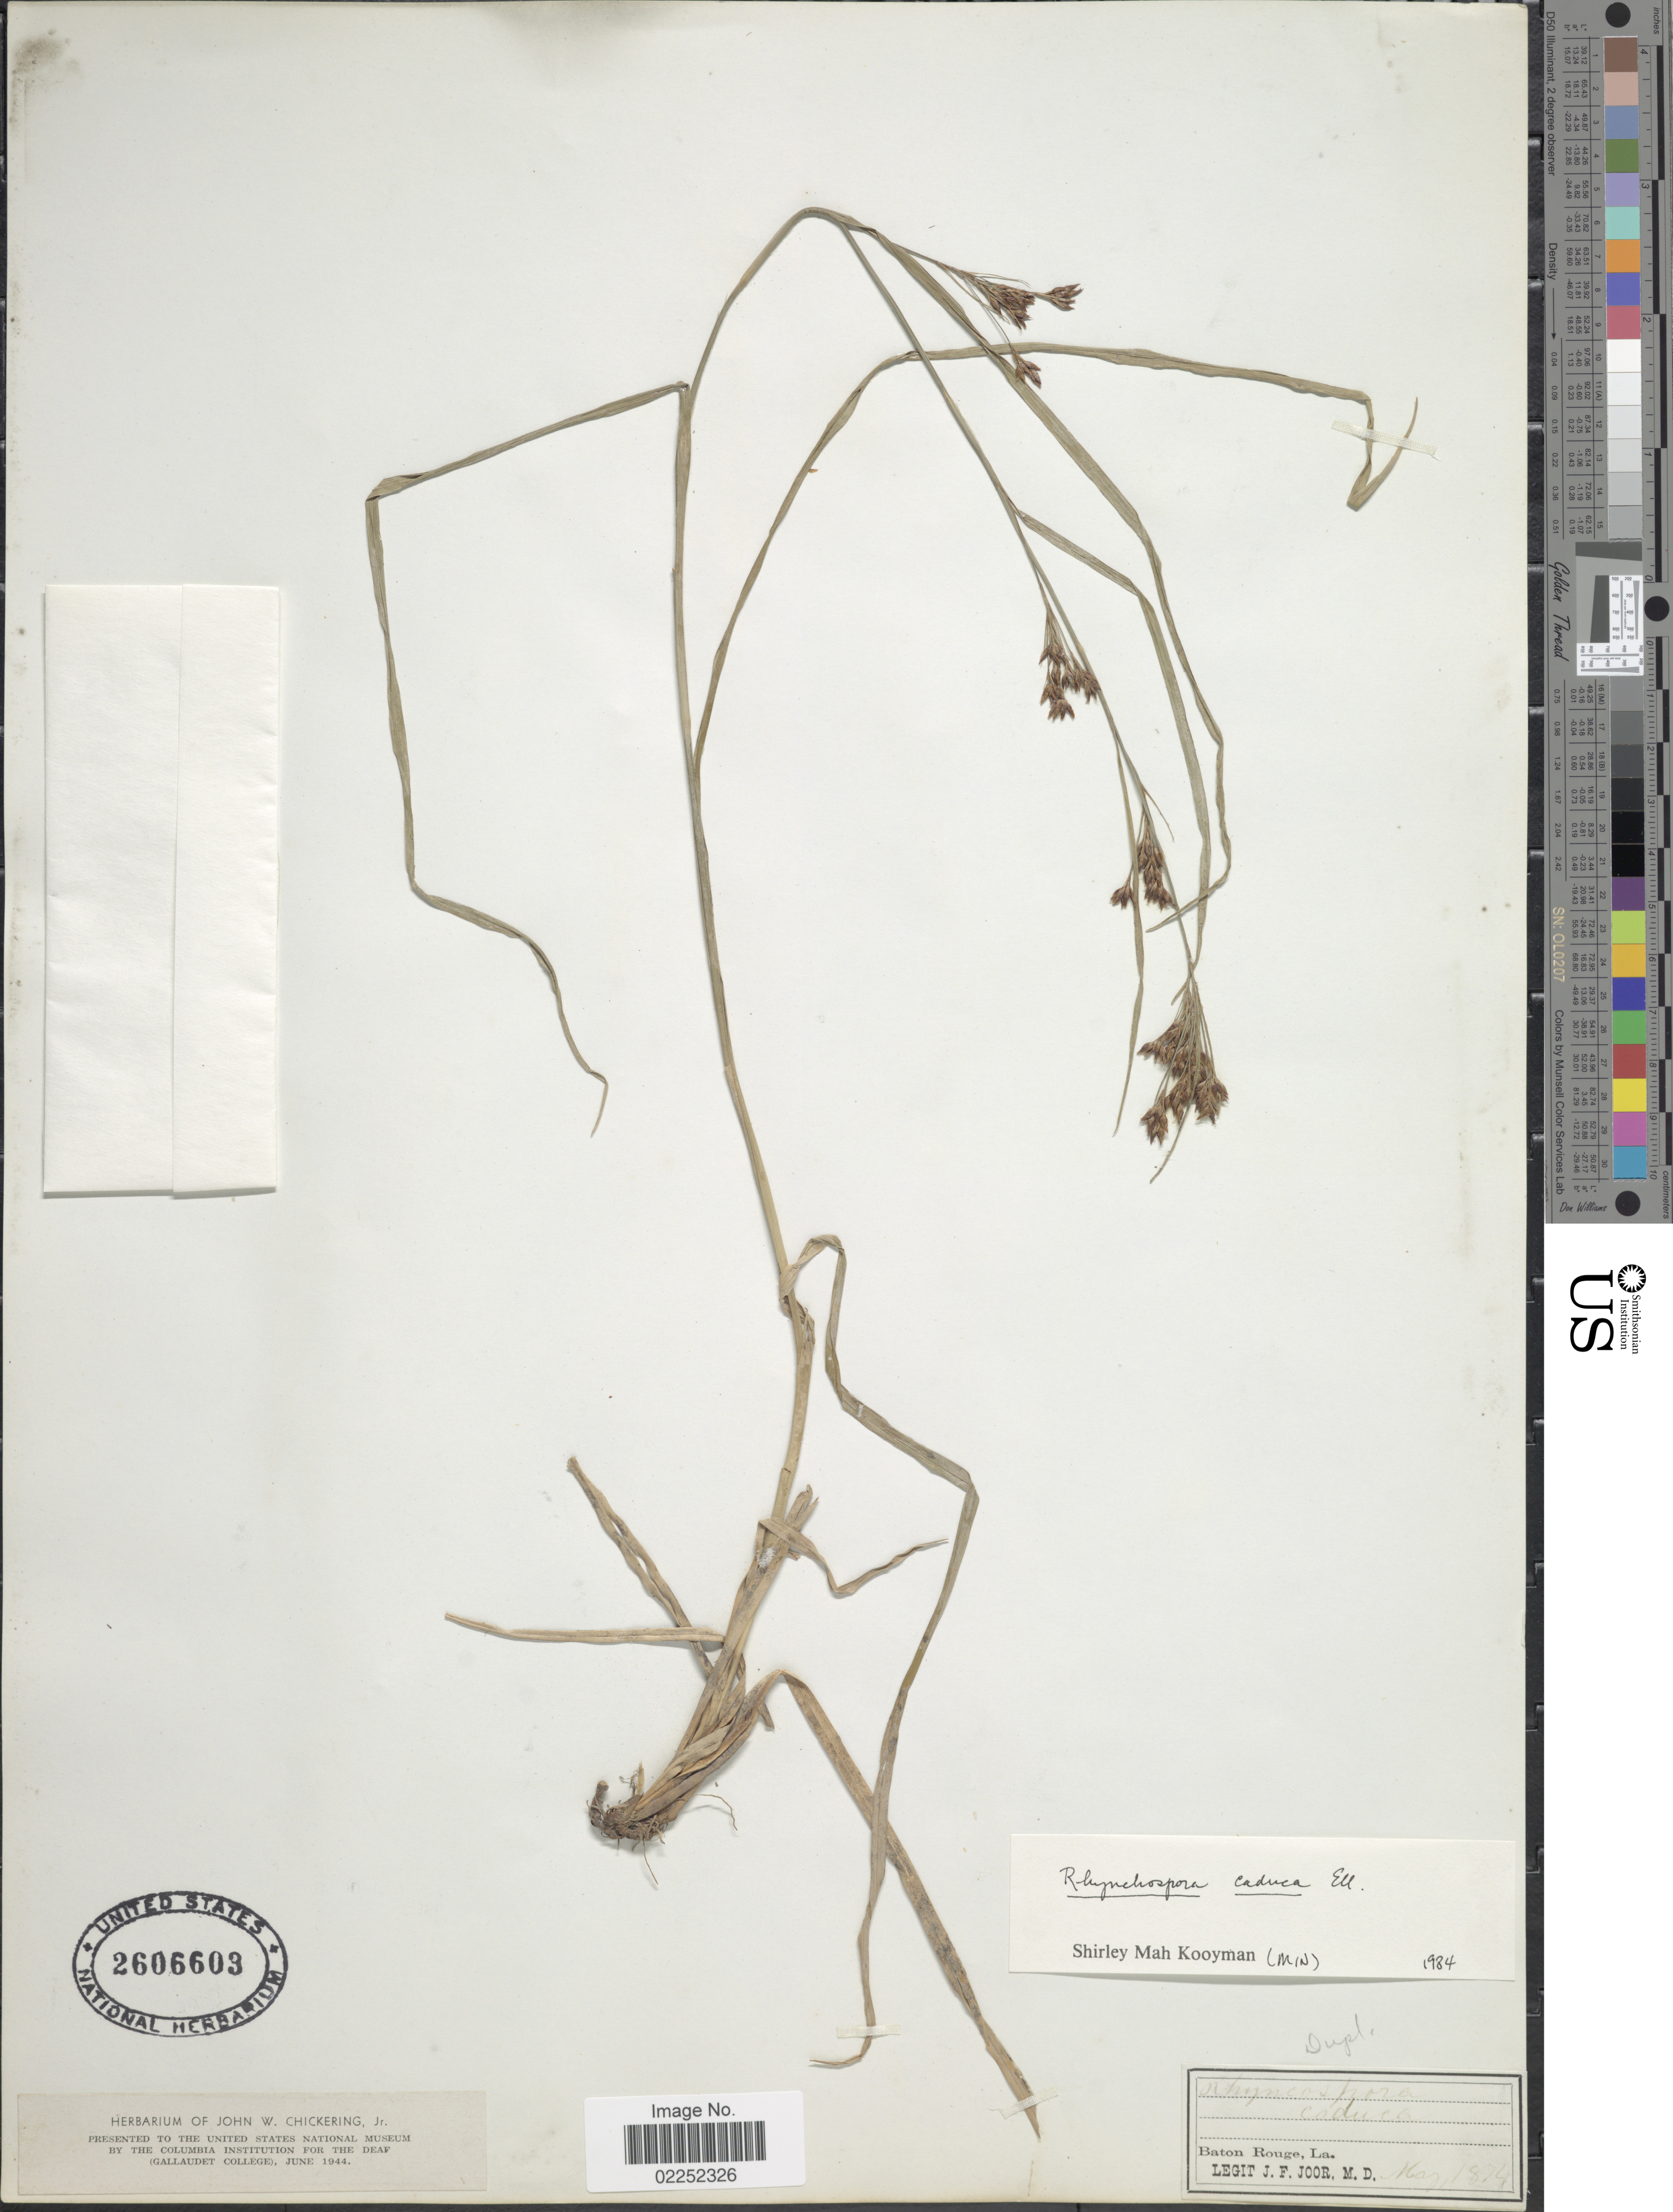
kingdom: Plantae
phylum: Tracheophyta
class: Liliopsida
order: Poales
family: Cyperaceae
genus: Rhynchospora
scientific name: Rhynchospora caduca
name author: Elliott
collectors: J. F. Joor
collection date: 1874-05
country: United States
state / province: Louisiana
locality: Baton Rouge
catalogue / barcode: US 2606603